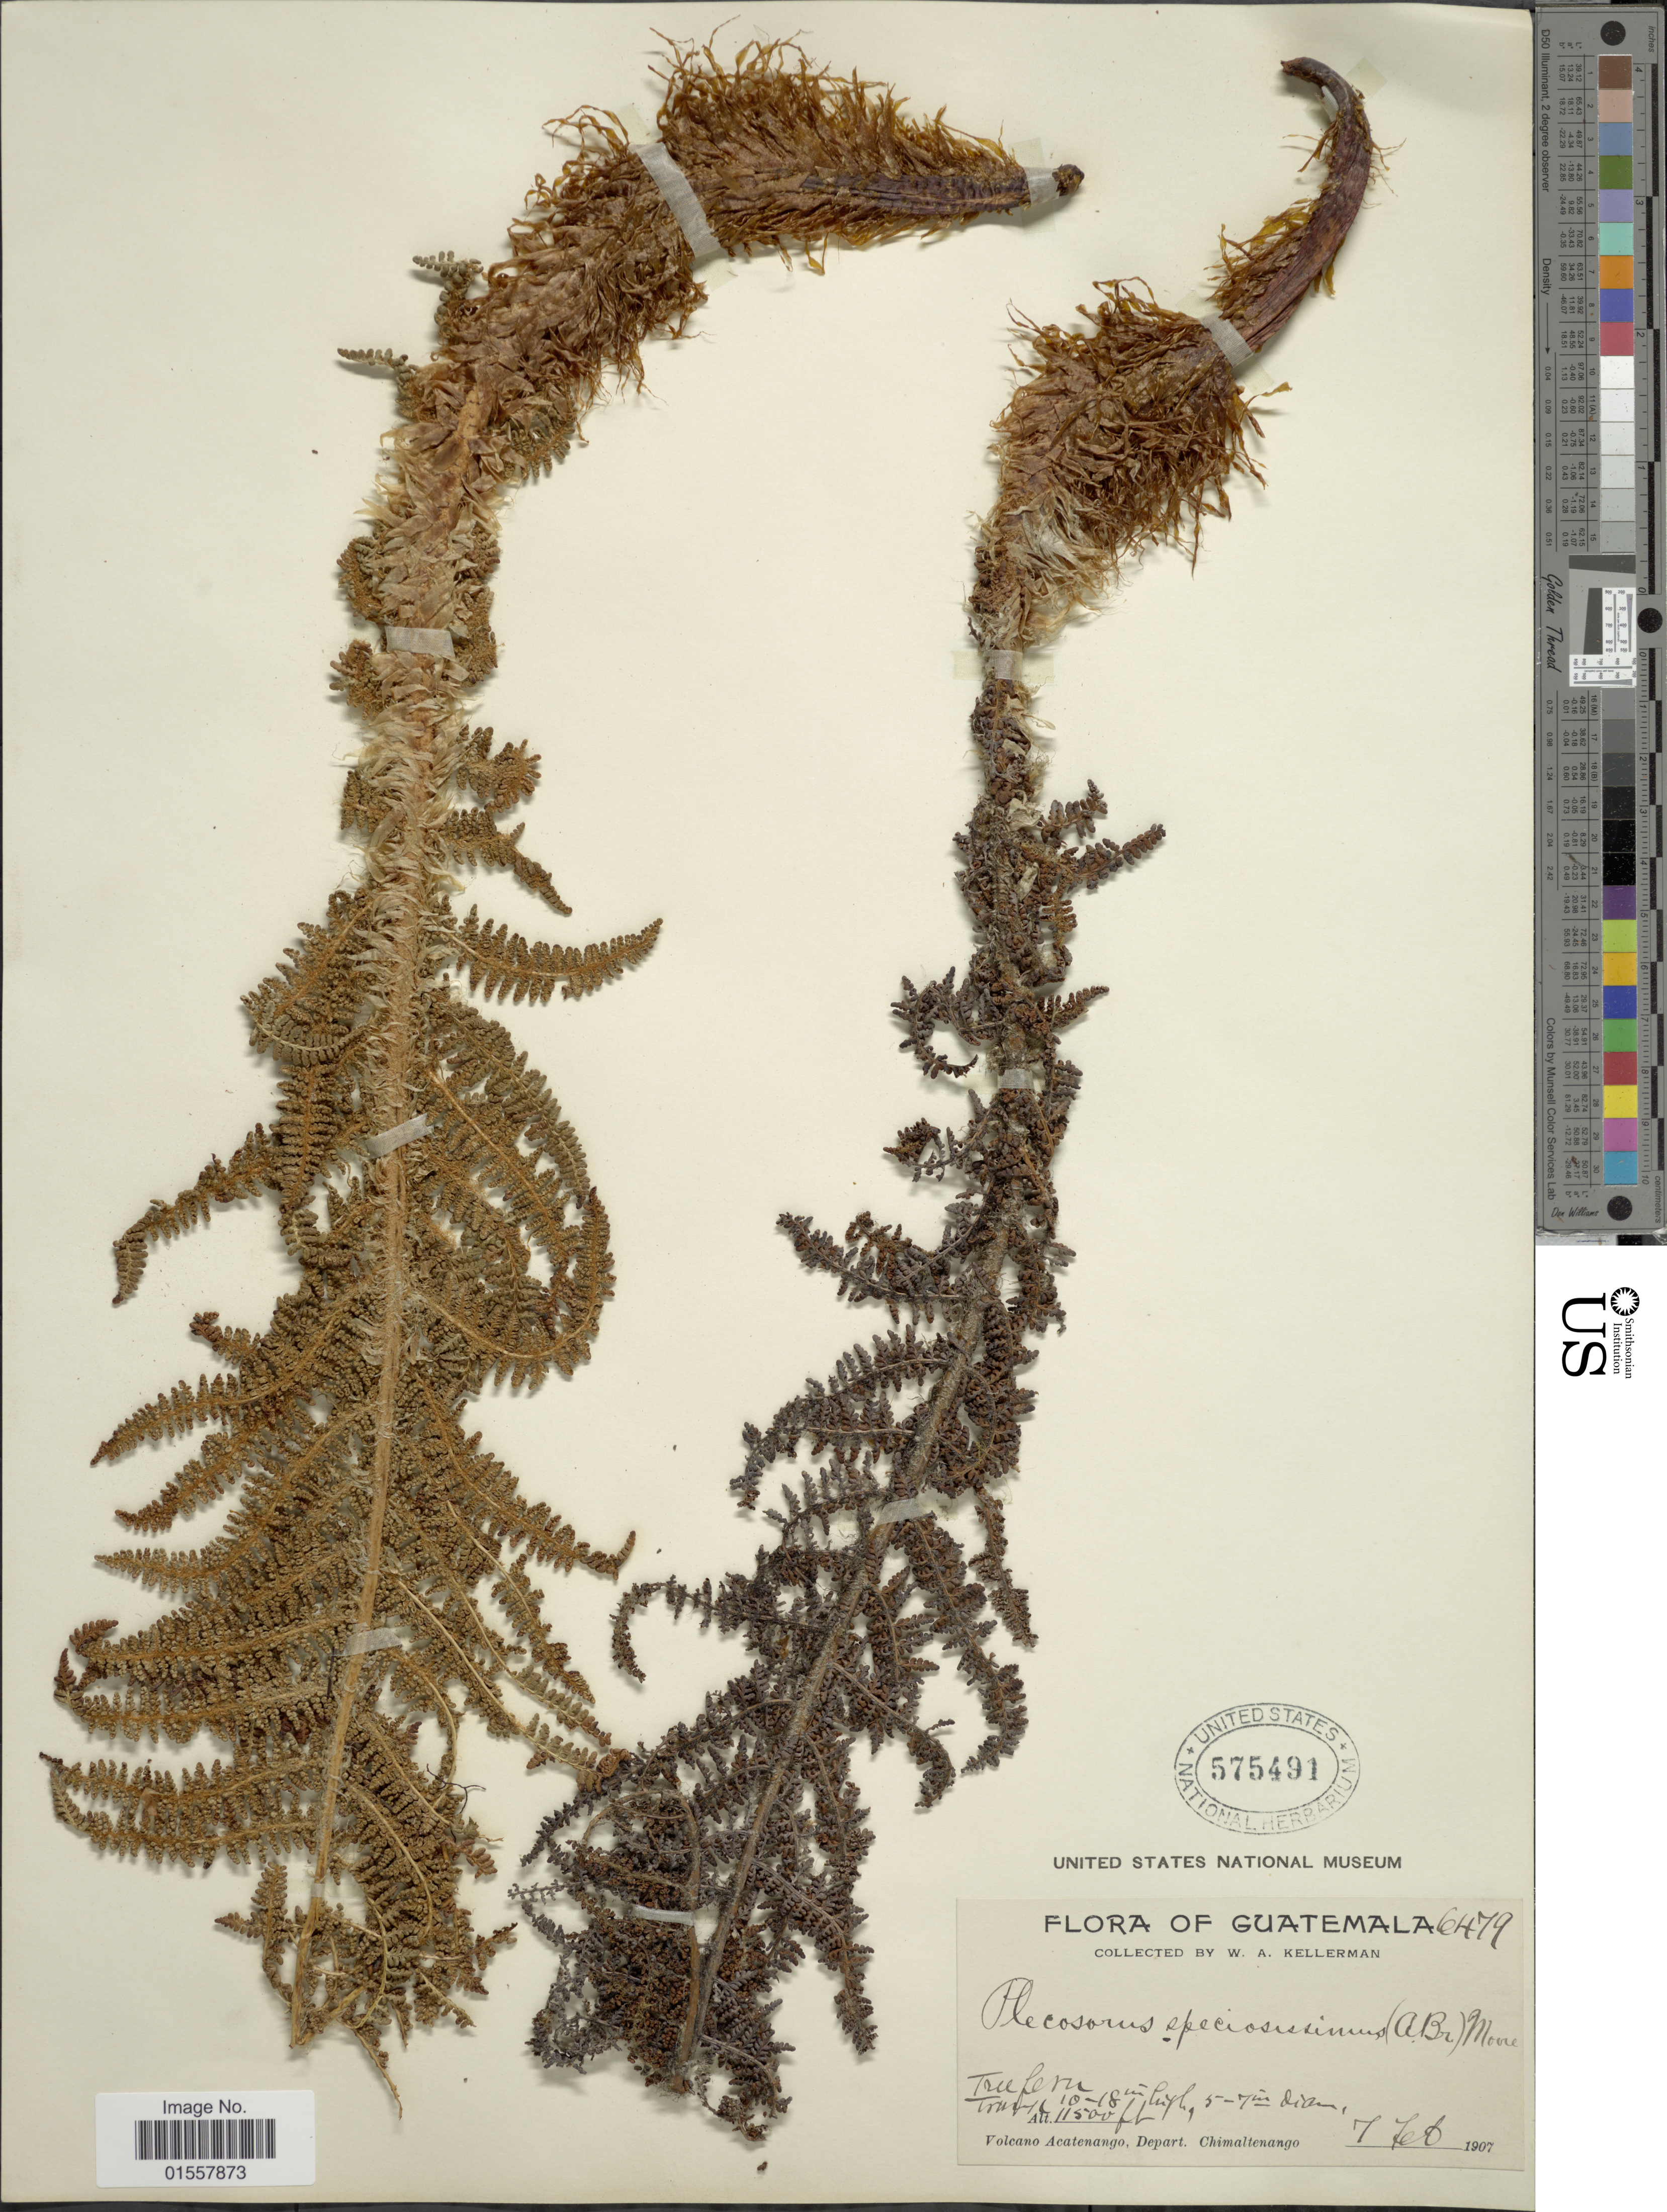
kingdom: Plantae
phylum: Tracheophyta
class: Polypodiopsida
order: Polypodiales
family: Dryopteridaceae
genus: Polystichum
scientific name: Polystichum speciosissimum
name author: (A. Braun ex Kunze) Copel.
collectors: W. Kellerman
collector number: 6479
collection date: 1907-02-07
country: Guatemala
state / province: Chimaltenango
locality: Volcano Acatenango, Depart. Chimaltenango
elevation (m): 3505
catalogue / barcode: US 575491